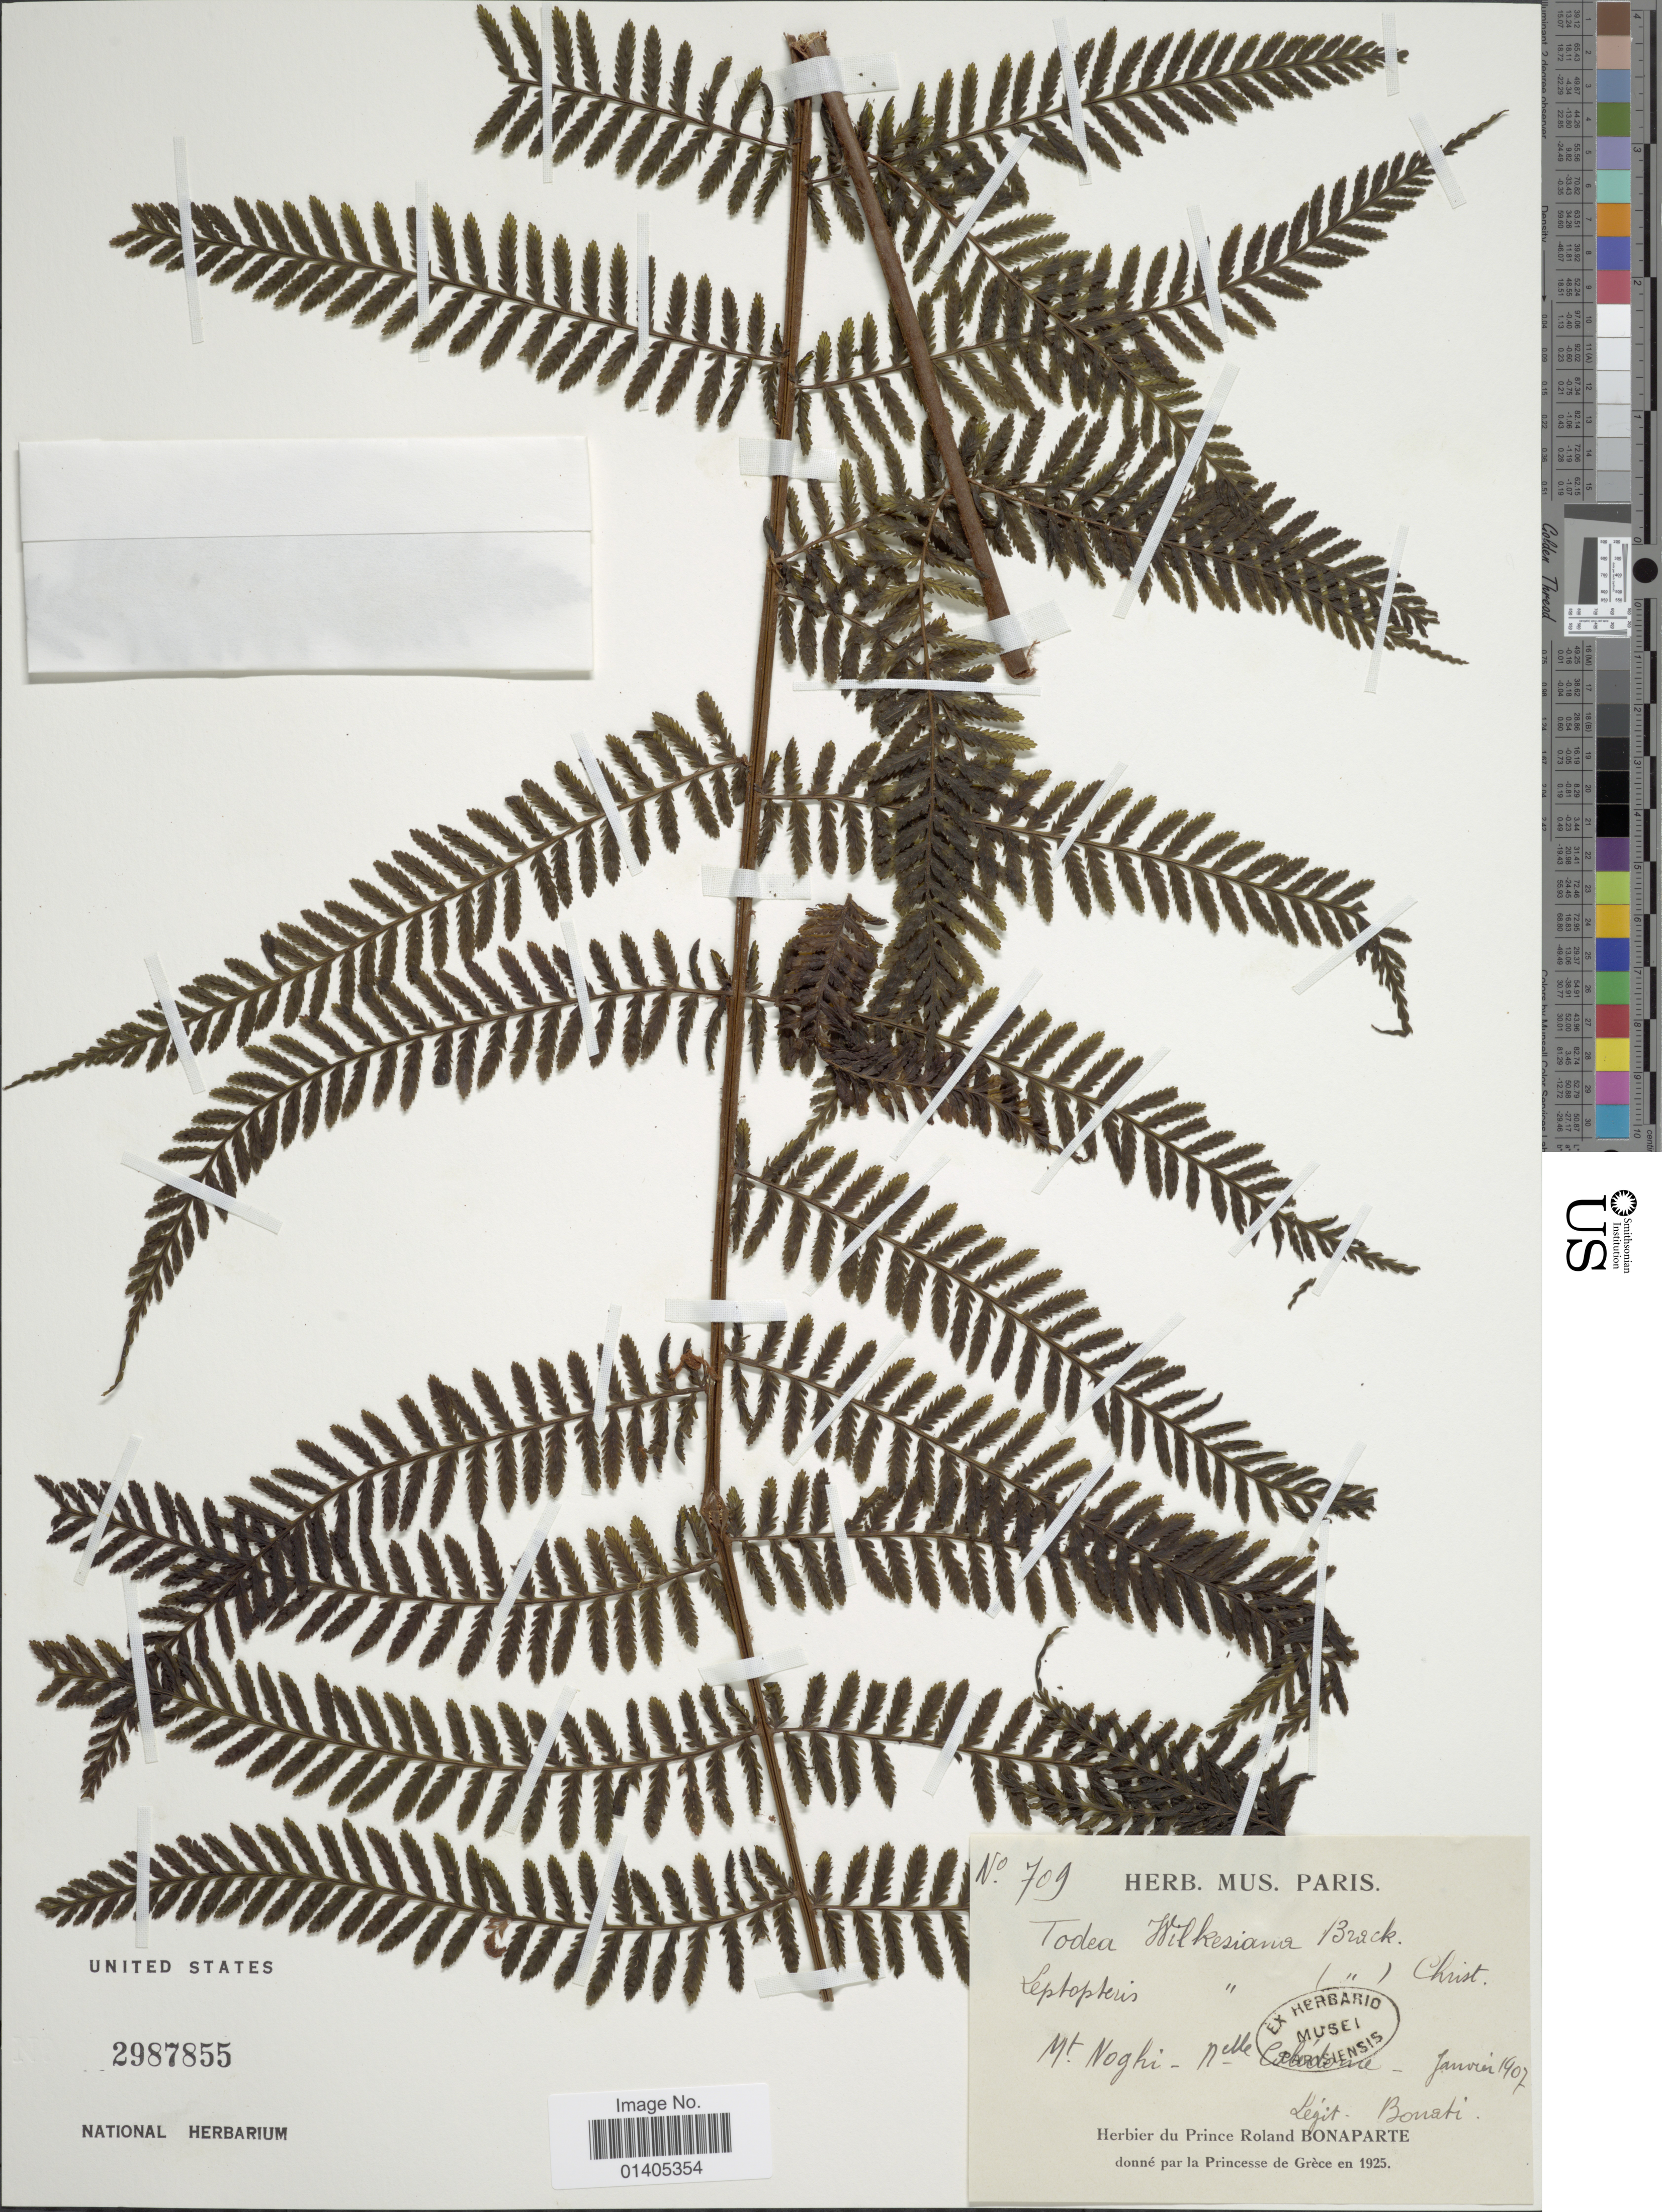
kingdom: Plantae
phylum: Tracheophyta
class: Polypodiopsida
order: Osmundales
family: Osmundaceae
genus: Leptopteris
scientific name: Leptopteris wilkesiana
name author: (Brack.) Christ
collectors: -. Bonati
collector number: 709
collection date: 1907-01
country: New Caledonia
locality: Mt Noghi [interpreted]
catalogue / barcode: US 2987855